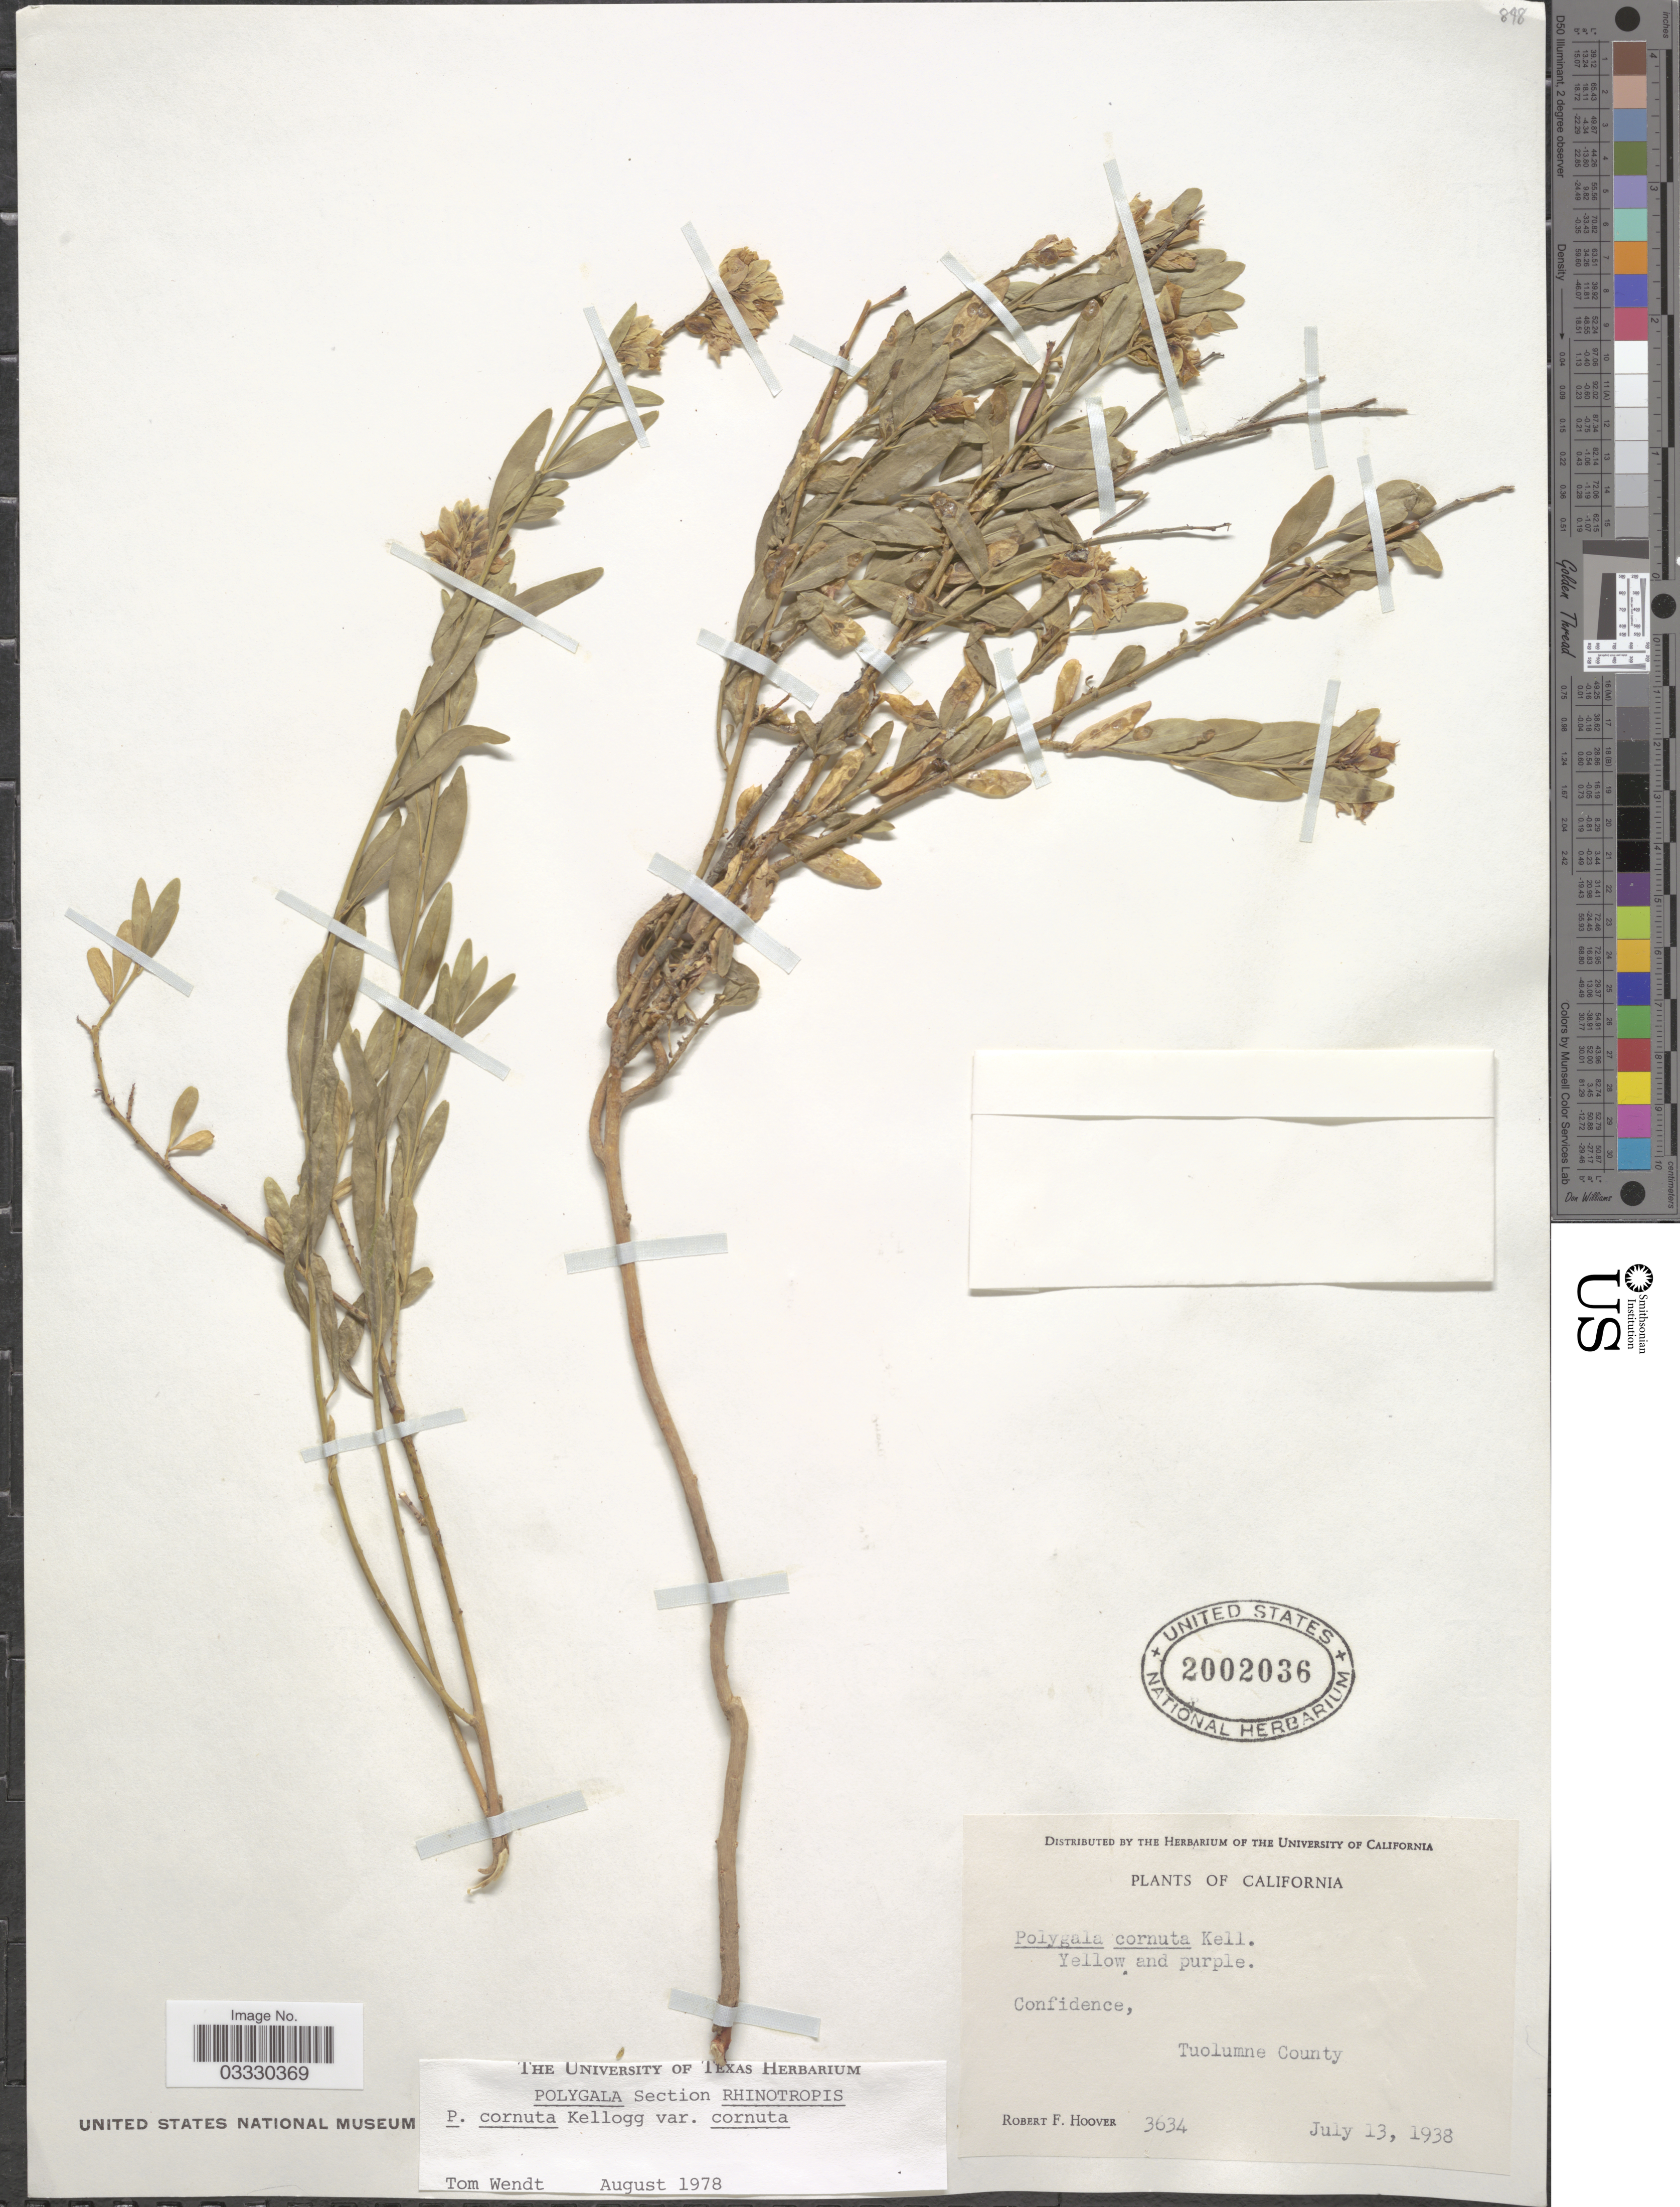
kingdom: Plantae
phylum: Tracheophyta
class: Magnoliopsida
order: Fabales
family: Polygalaceae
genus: Rhinotropis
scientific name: Rhinotropis cornuta var. cornuta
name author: (Kellogg) J.R. Abbott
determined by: Strong, Mark T., (BOT), Smithsonian Institution - National Museum of Natural History (UNITED STATES)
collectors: R. F. Hoover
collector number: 3634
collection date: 1938-07-13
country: United States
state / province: California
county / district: Tuolumne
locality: Confidence, Tuolumne County.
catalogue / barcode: US 2002036